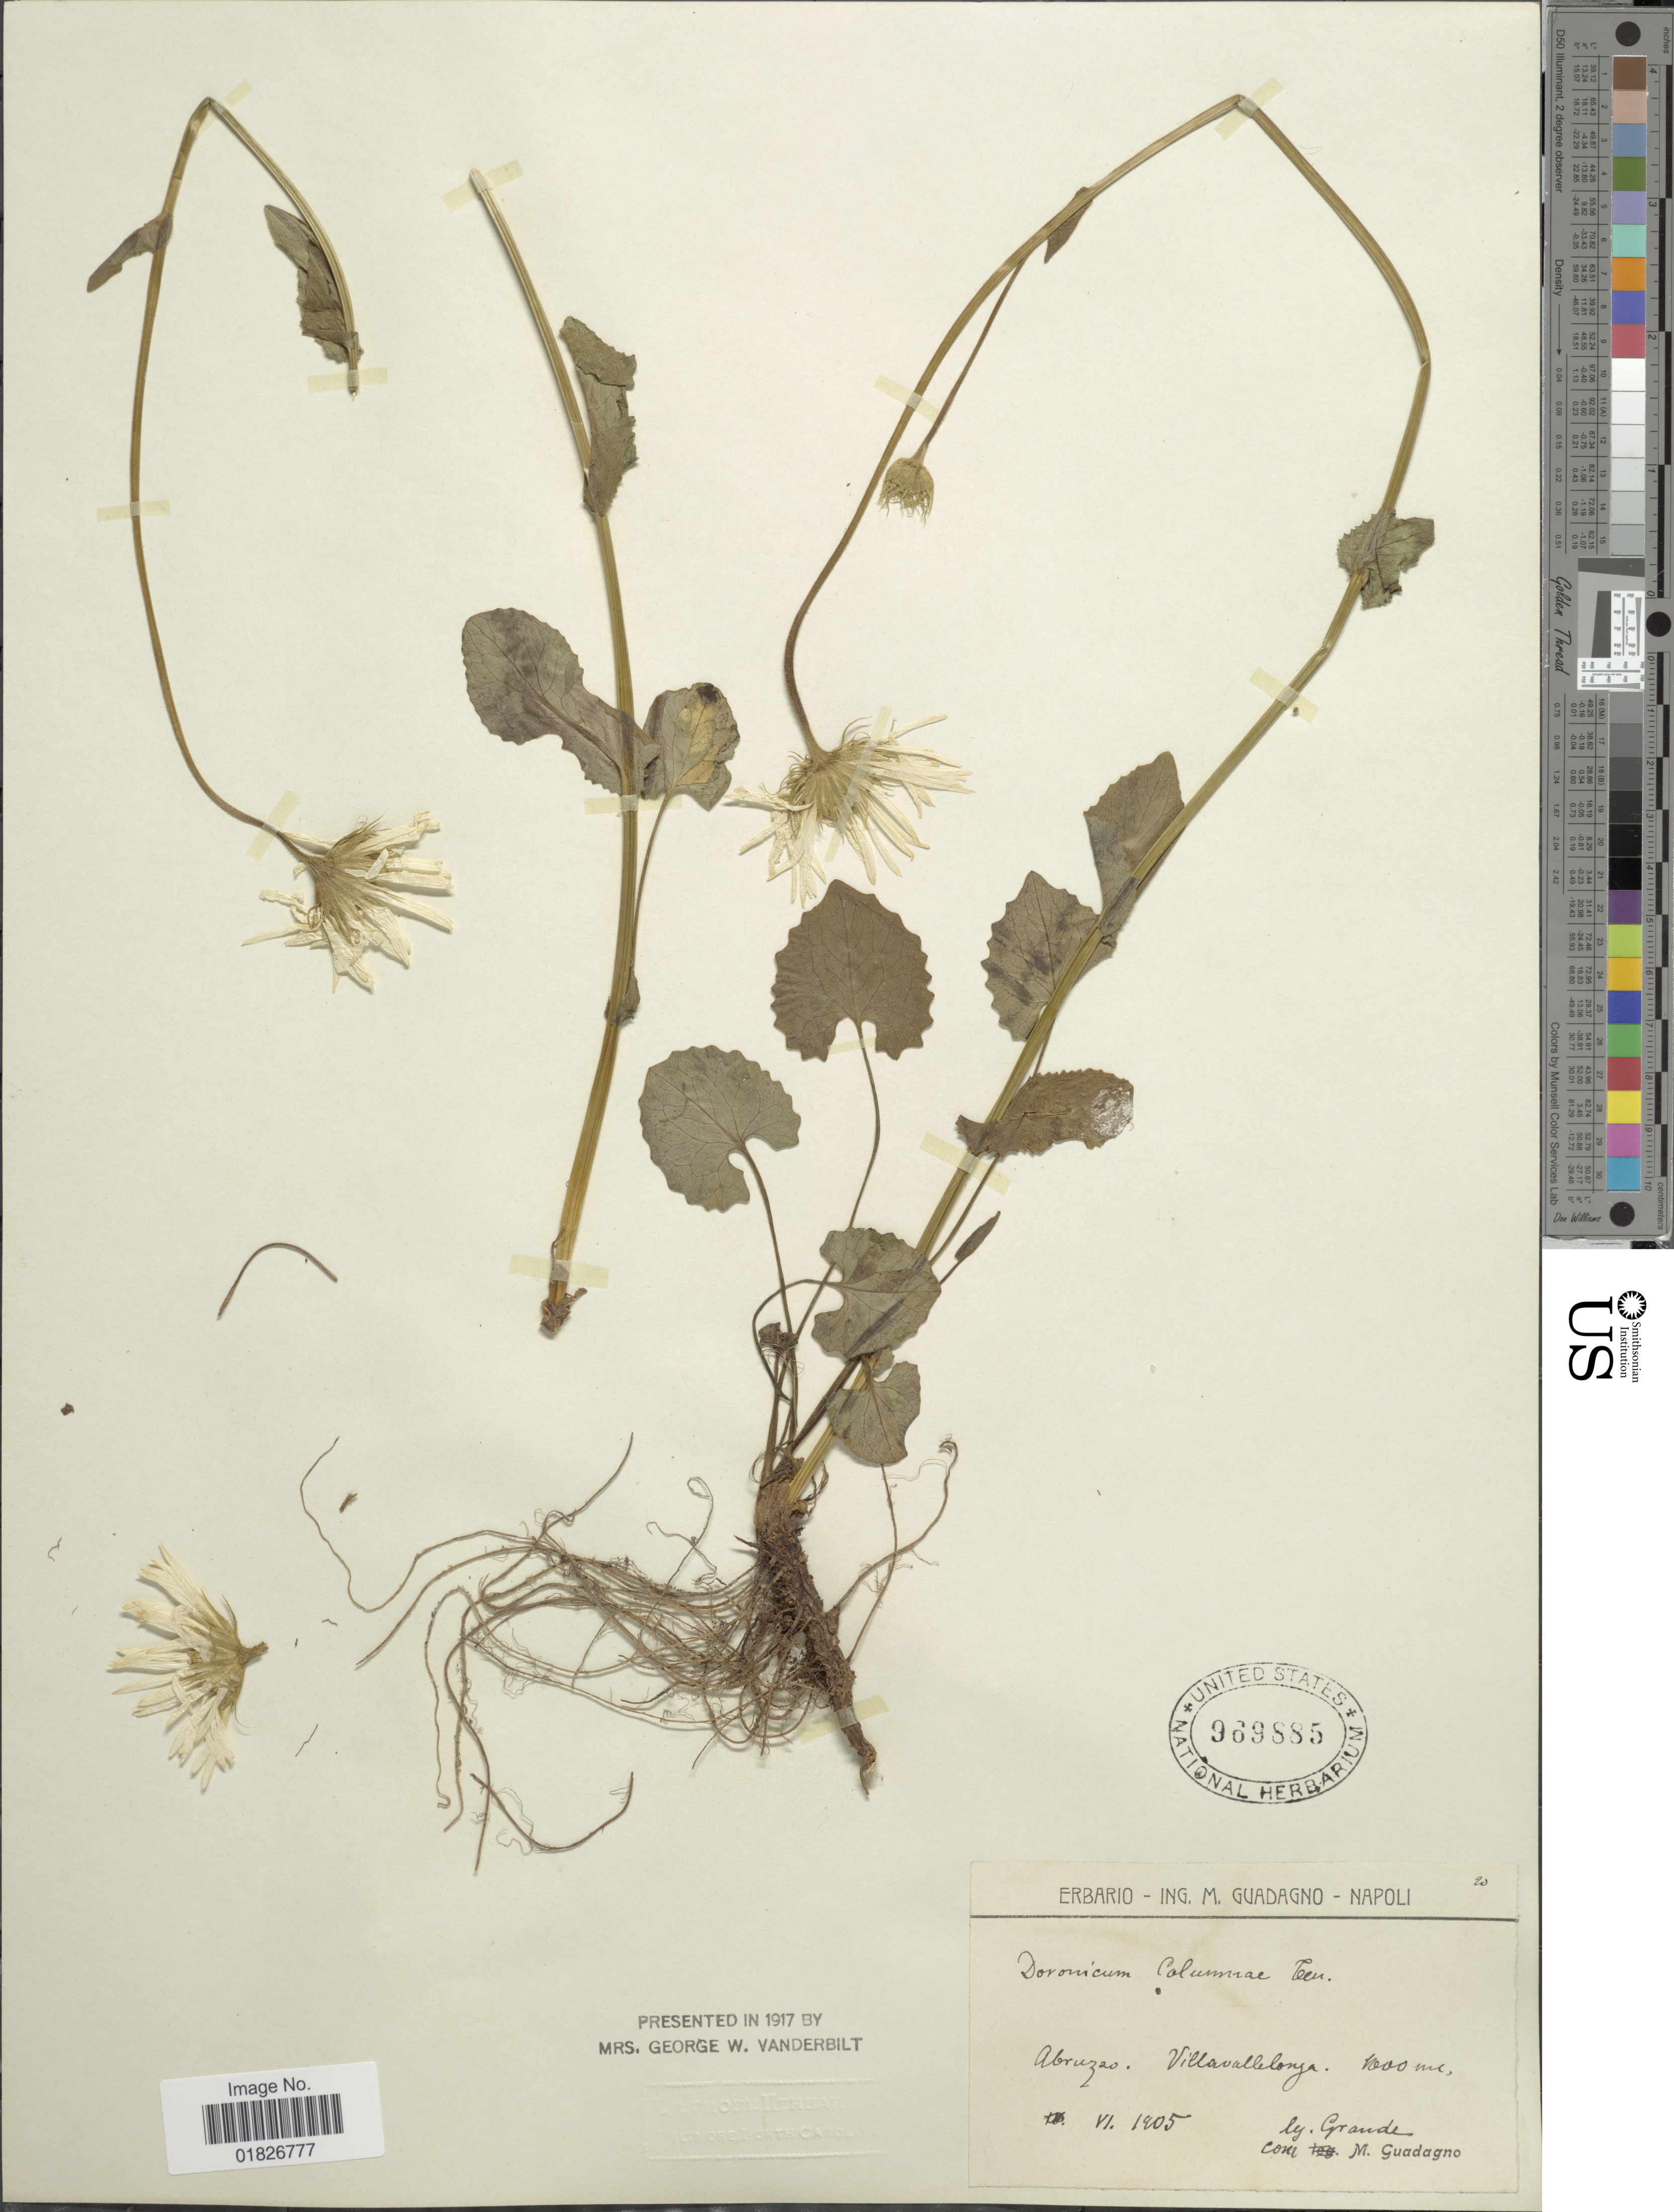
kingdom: Plantae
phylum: Tracheophyta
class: Magnoliopsida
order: Asterales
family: Asteraceae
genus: Doronicum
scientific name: Doronicum columnae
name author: Ten.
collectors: -- Grande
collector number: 20?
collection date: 1905-06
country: Italy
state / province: Abruzzo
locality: Villavallelonga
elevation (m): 1000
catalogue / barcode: US 969885